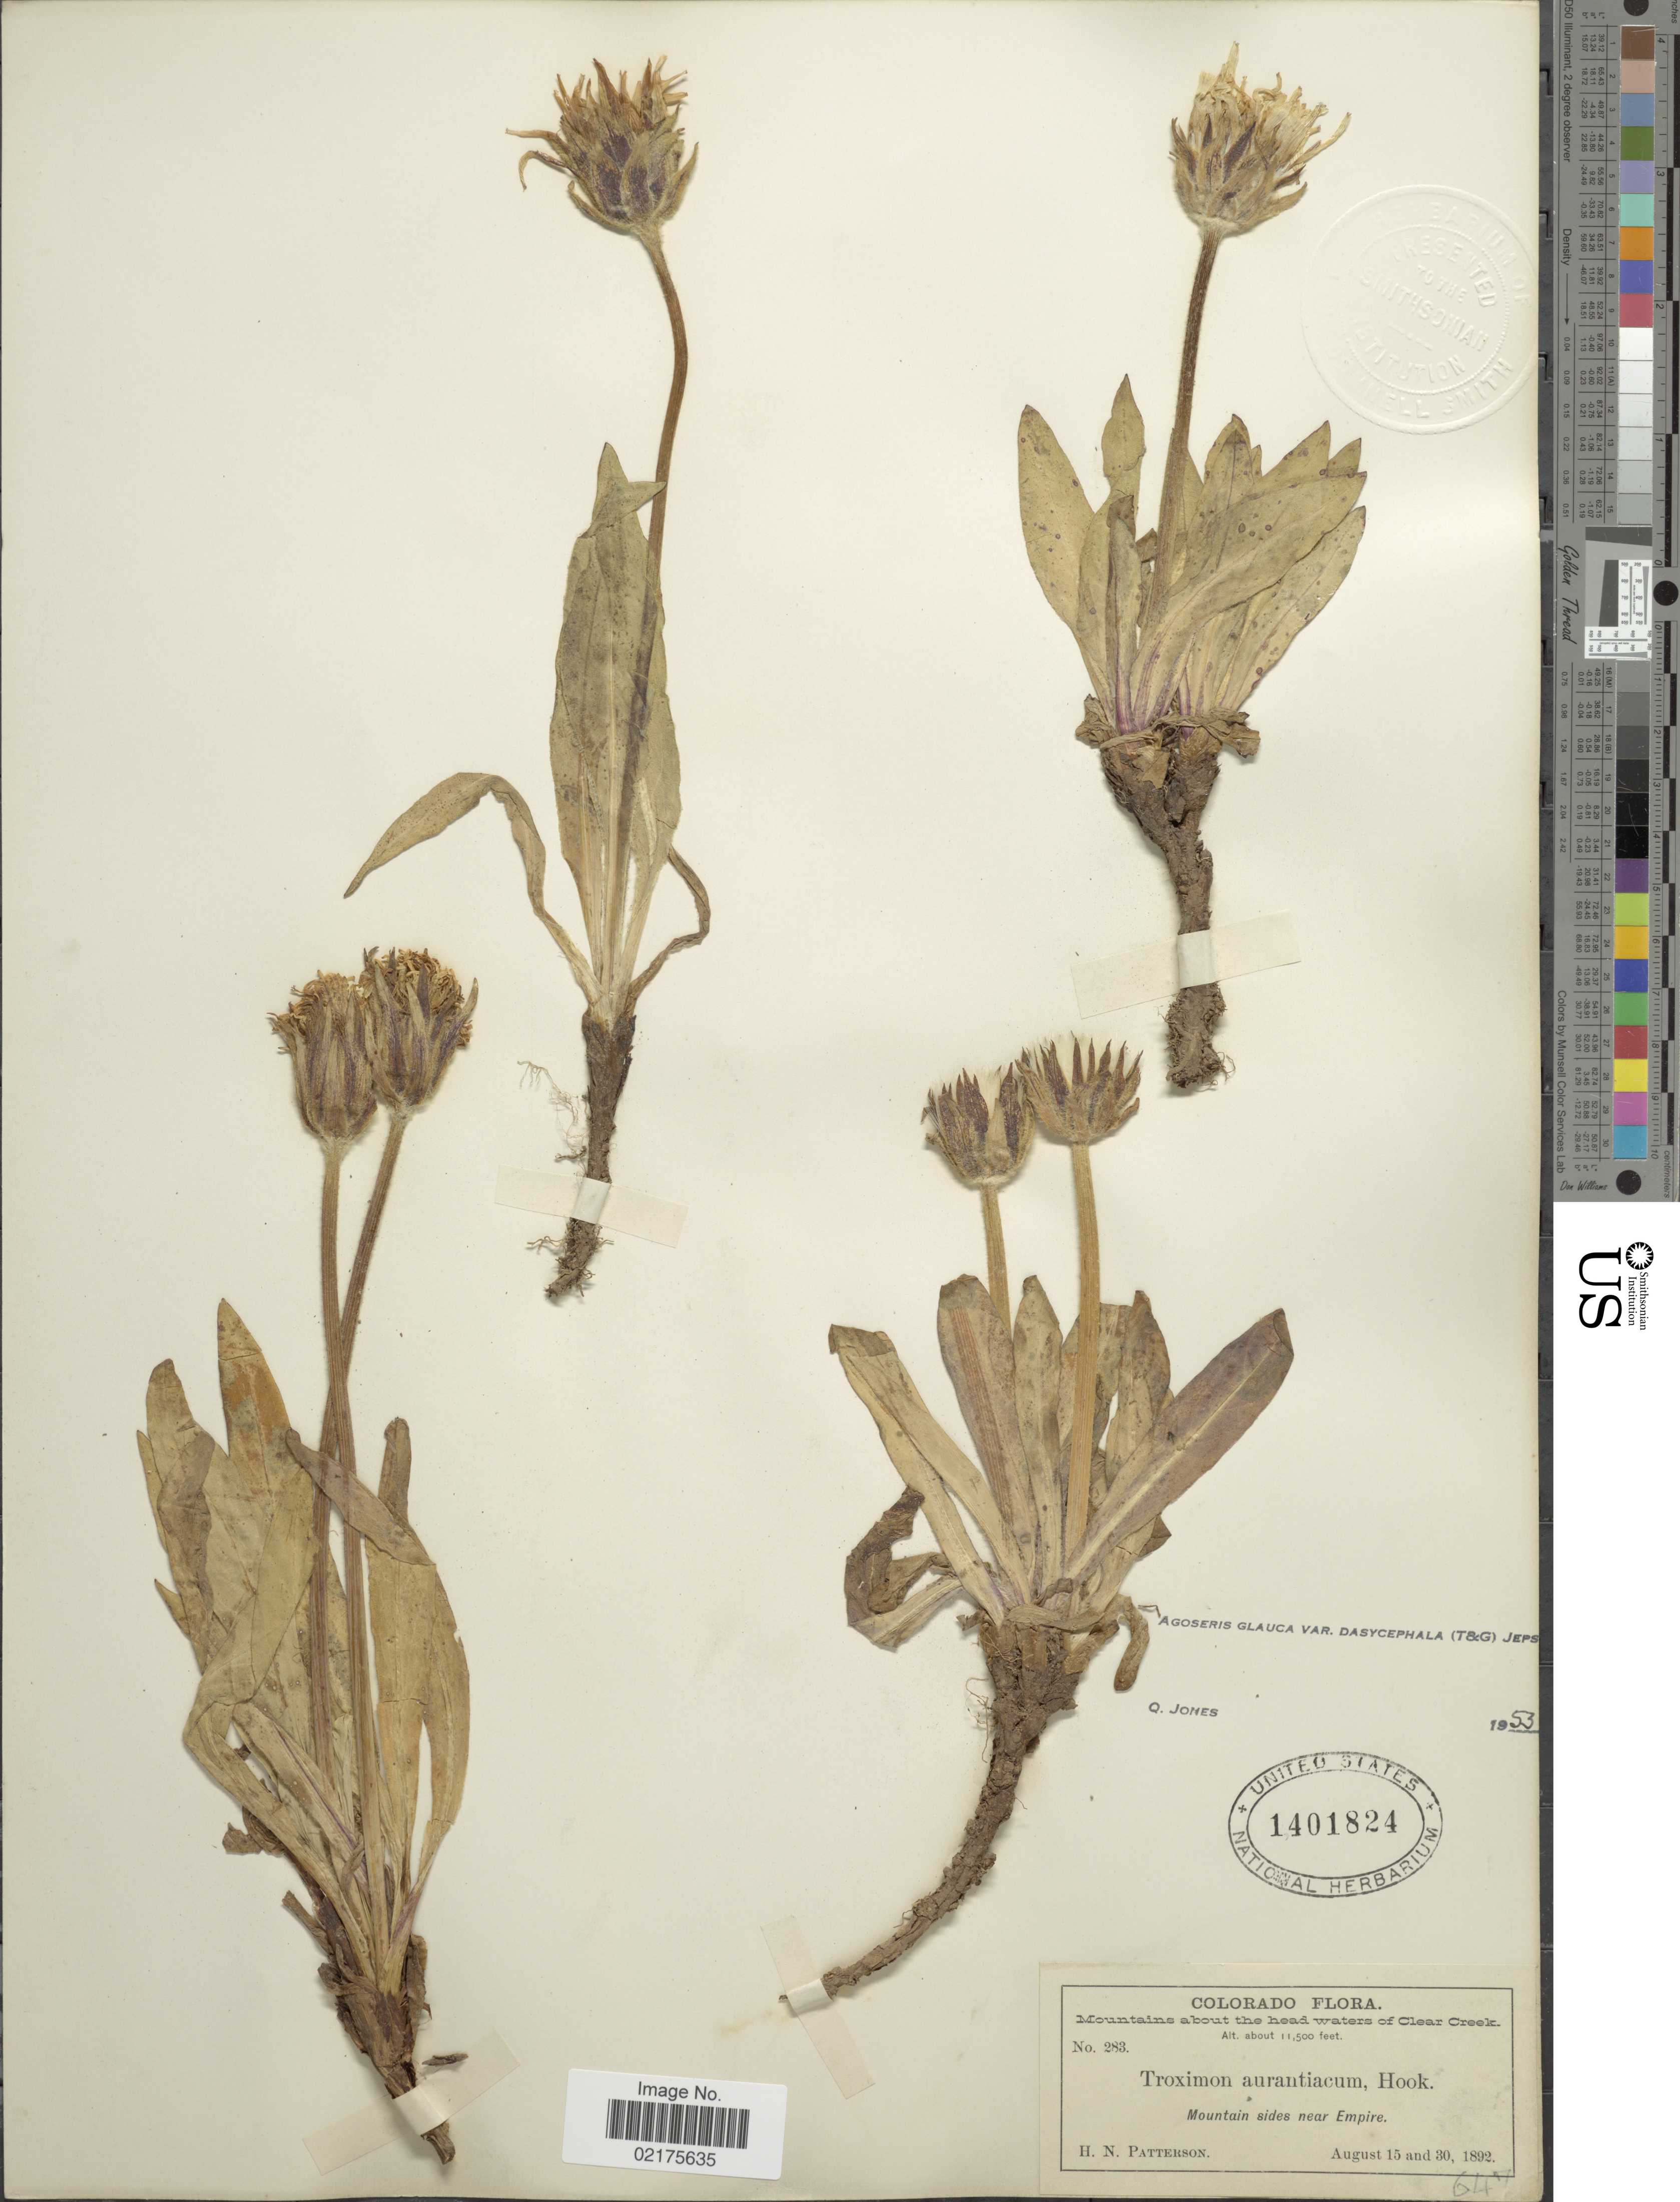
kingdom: Plantae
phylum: Tracheophyta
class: Magnoliopsida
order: Asterales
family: Asteraceae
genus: Agoseris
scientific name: Agoseris glauca var. dasycephala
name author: (Torr. & A. Gray) Jeps.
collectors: H. N. Patterson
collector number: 283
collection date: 1892-08-15/1892-08-30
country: United States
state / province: Colorado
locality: Mountains about the head waters of Clear Creek, Mountain sides near Empire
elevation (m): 3505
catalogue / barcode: US 1401824